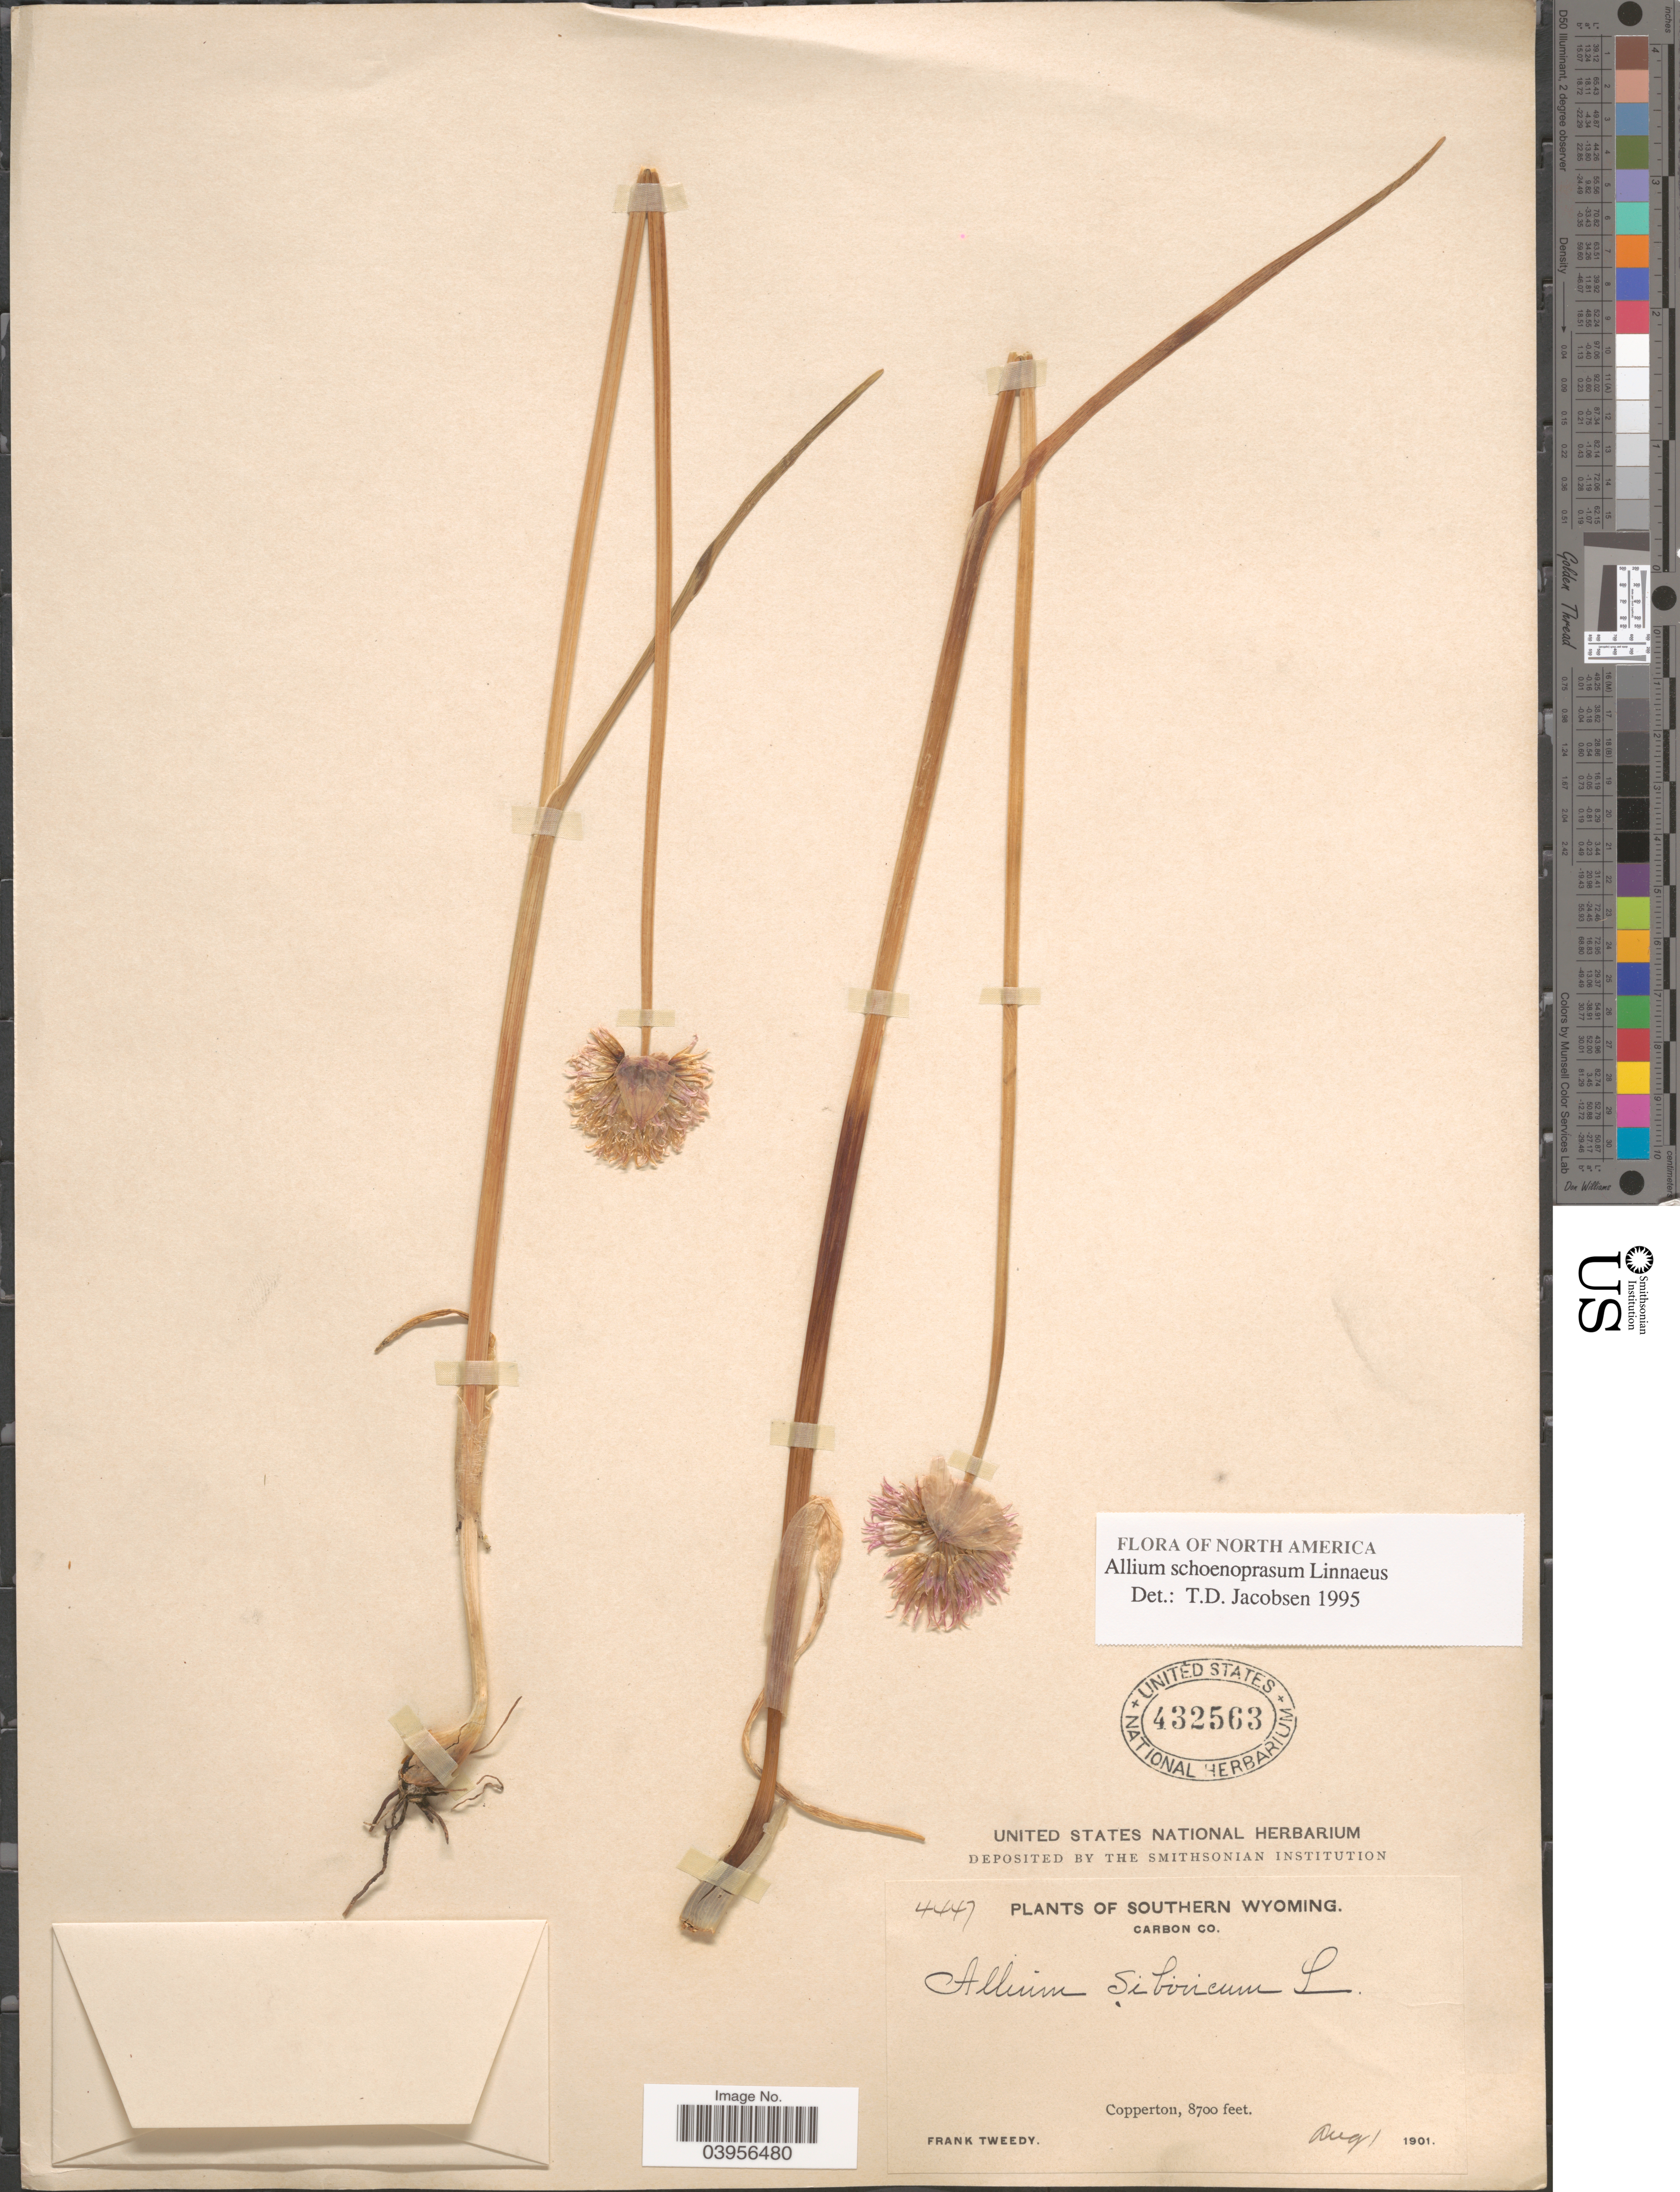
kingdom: Plantae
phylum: Tracheophyta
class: Liliopsida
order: Asparagales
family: Amaryllidaceae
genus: Allium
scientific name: Allium schoenoprasum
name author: L.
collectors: F. Tweedy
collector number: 4447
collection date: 1901-08-01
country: United States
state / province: Wyoming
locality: Southern Wyoming. Carbon Co. Copperton.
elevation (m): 2652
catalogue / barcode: US 432563